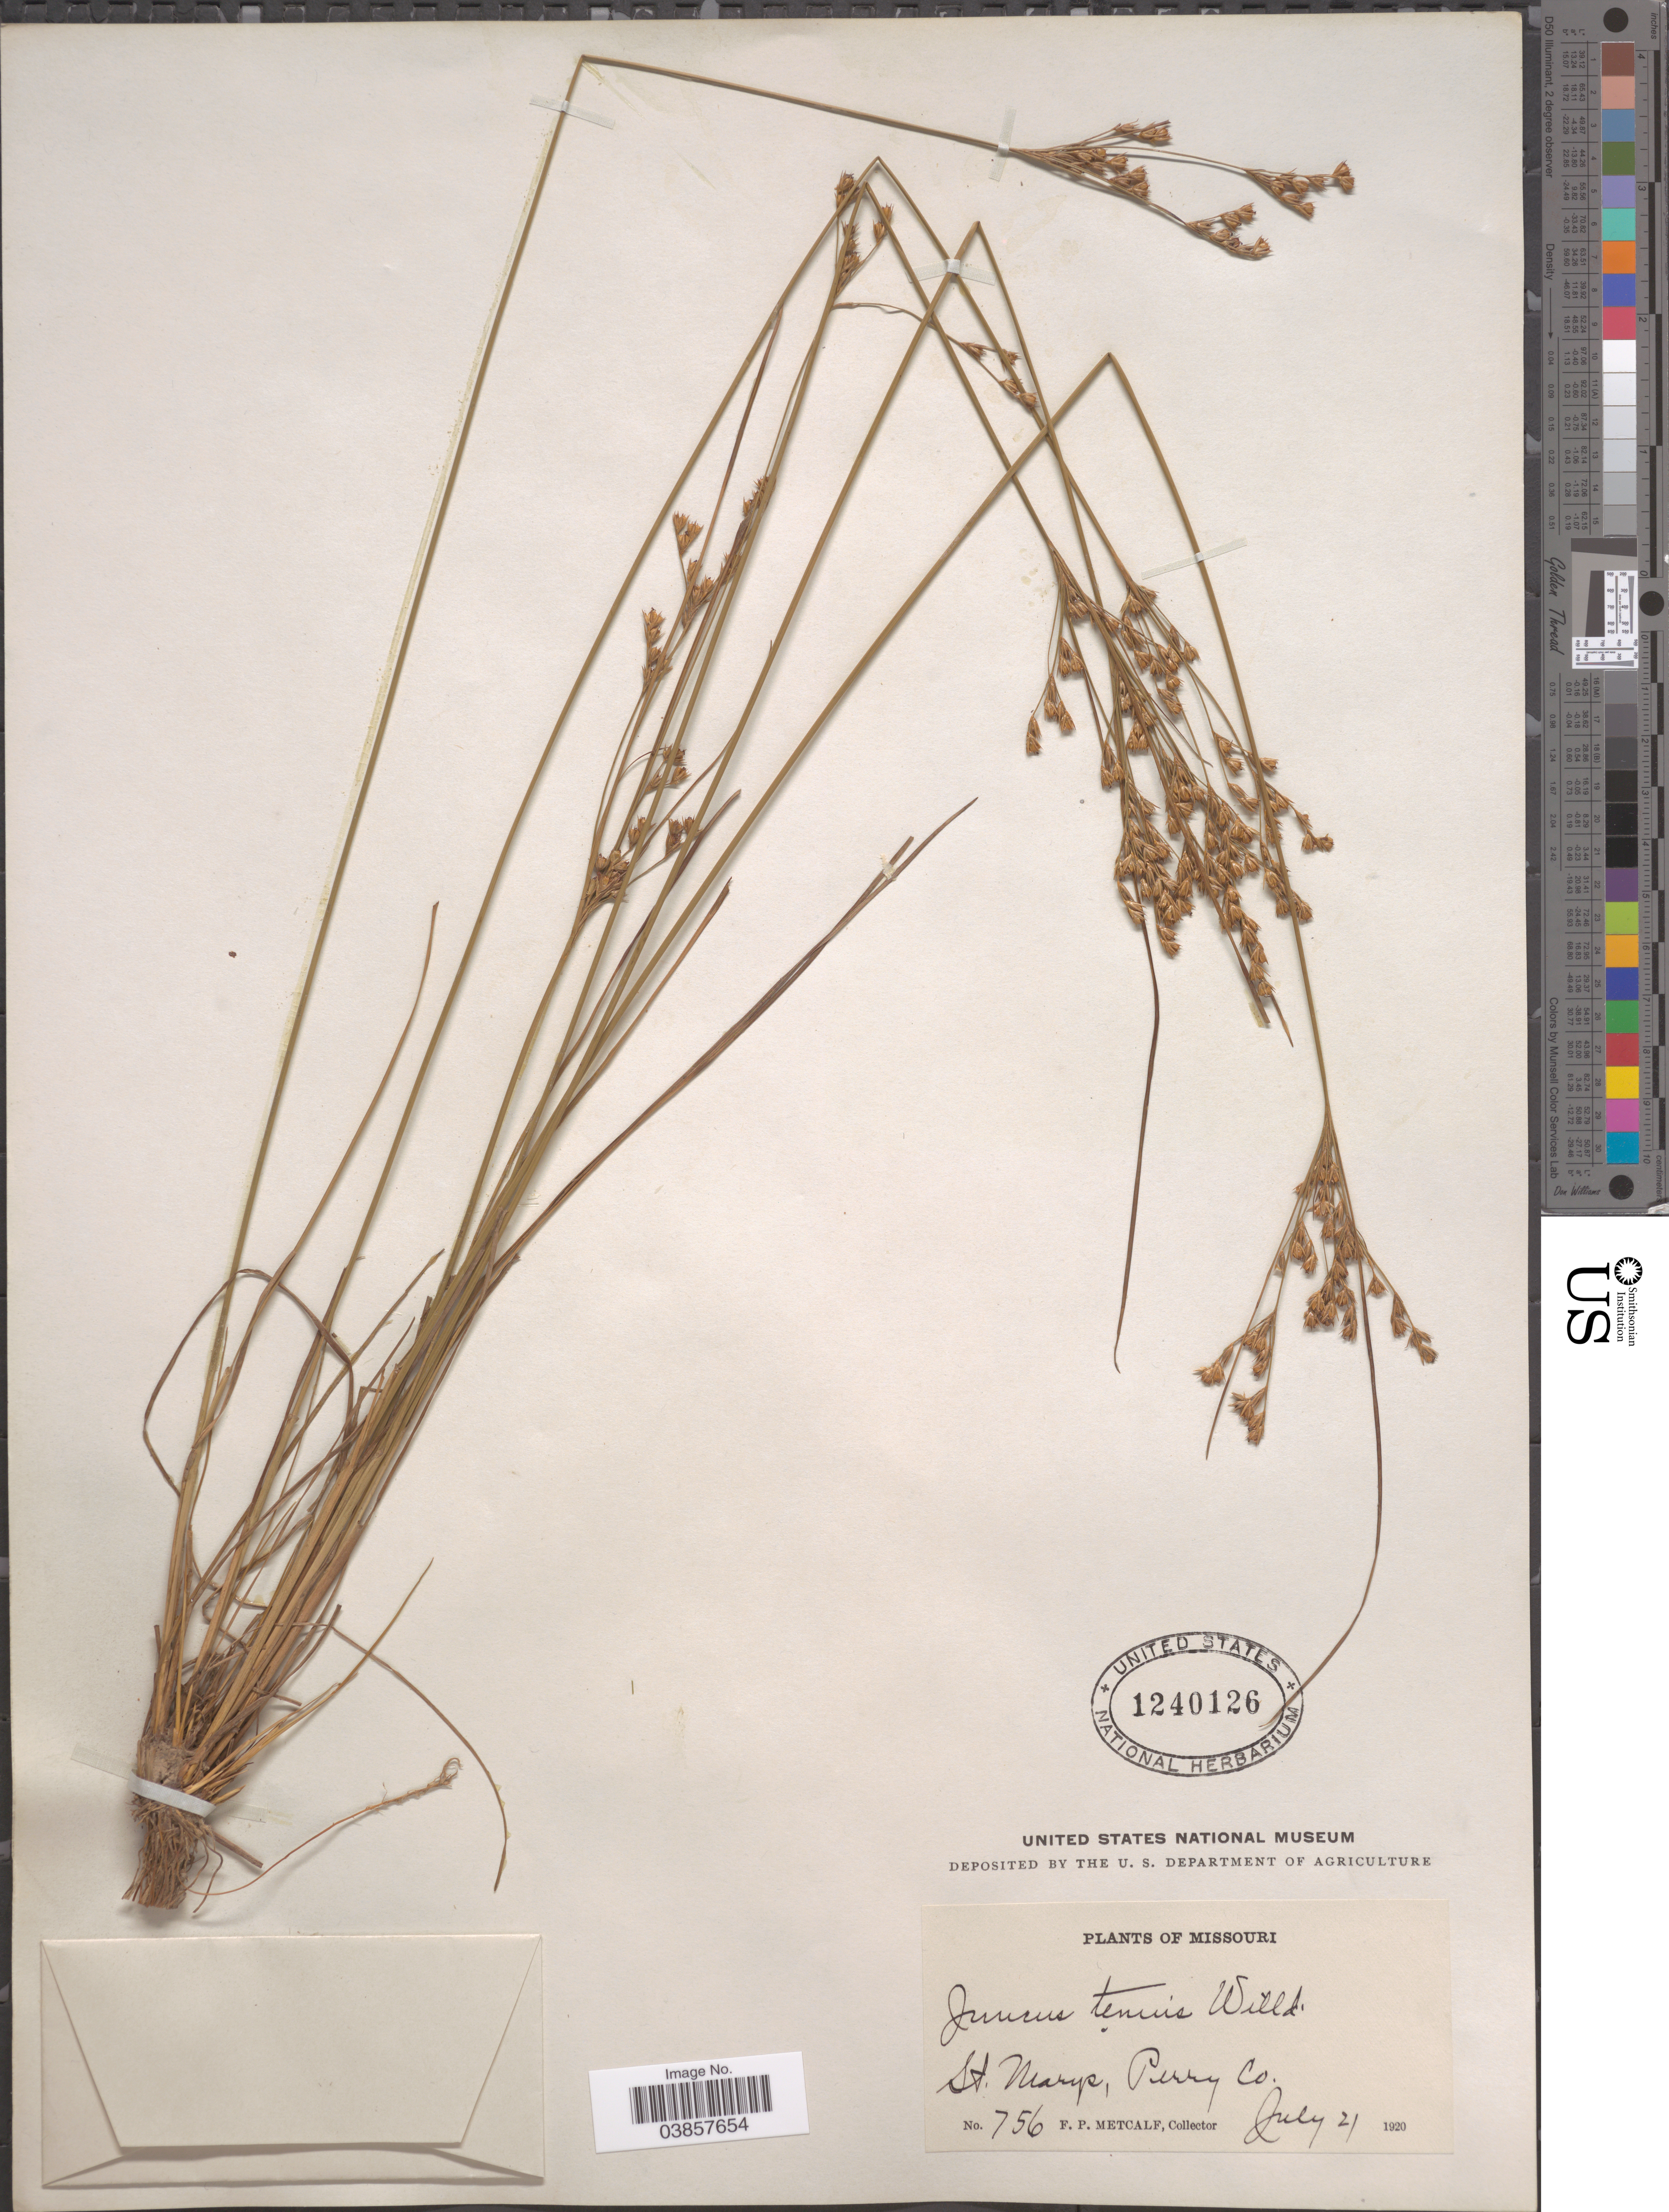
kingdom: Plantae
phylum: Tracheophyta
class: Liliopsida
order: Poales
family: Juncaceae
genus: Juncus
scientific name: Juncus tenuis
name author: Willd.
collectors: F. Metcalf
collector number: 756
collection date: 1920-07-21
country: United States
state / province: Missouri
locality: St. Marys, Perry Co.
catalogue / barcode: US 1240126